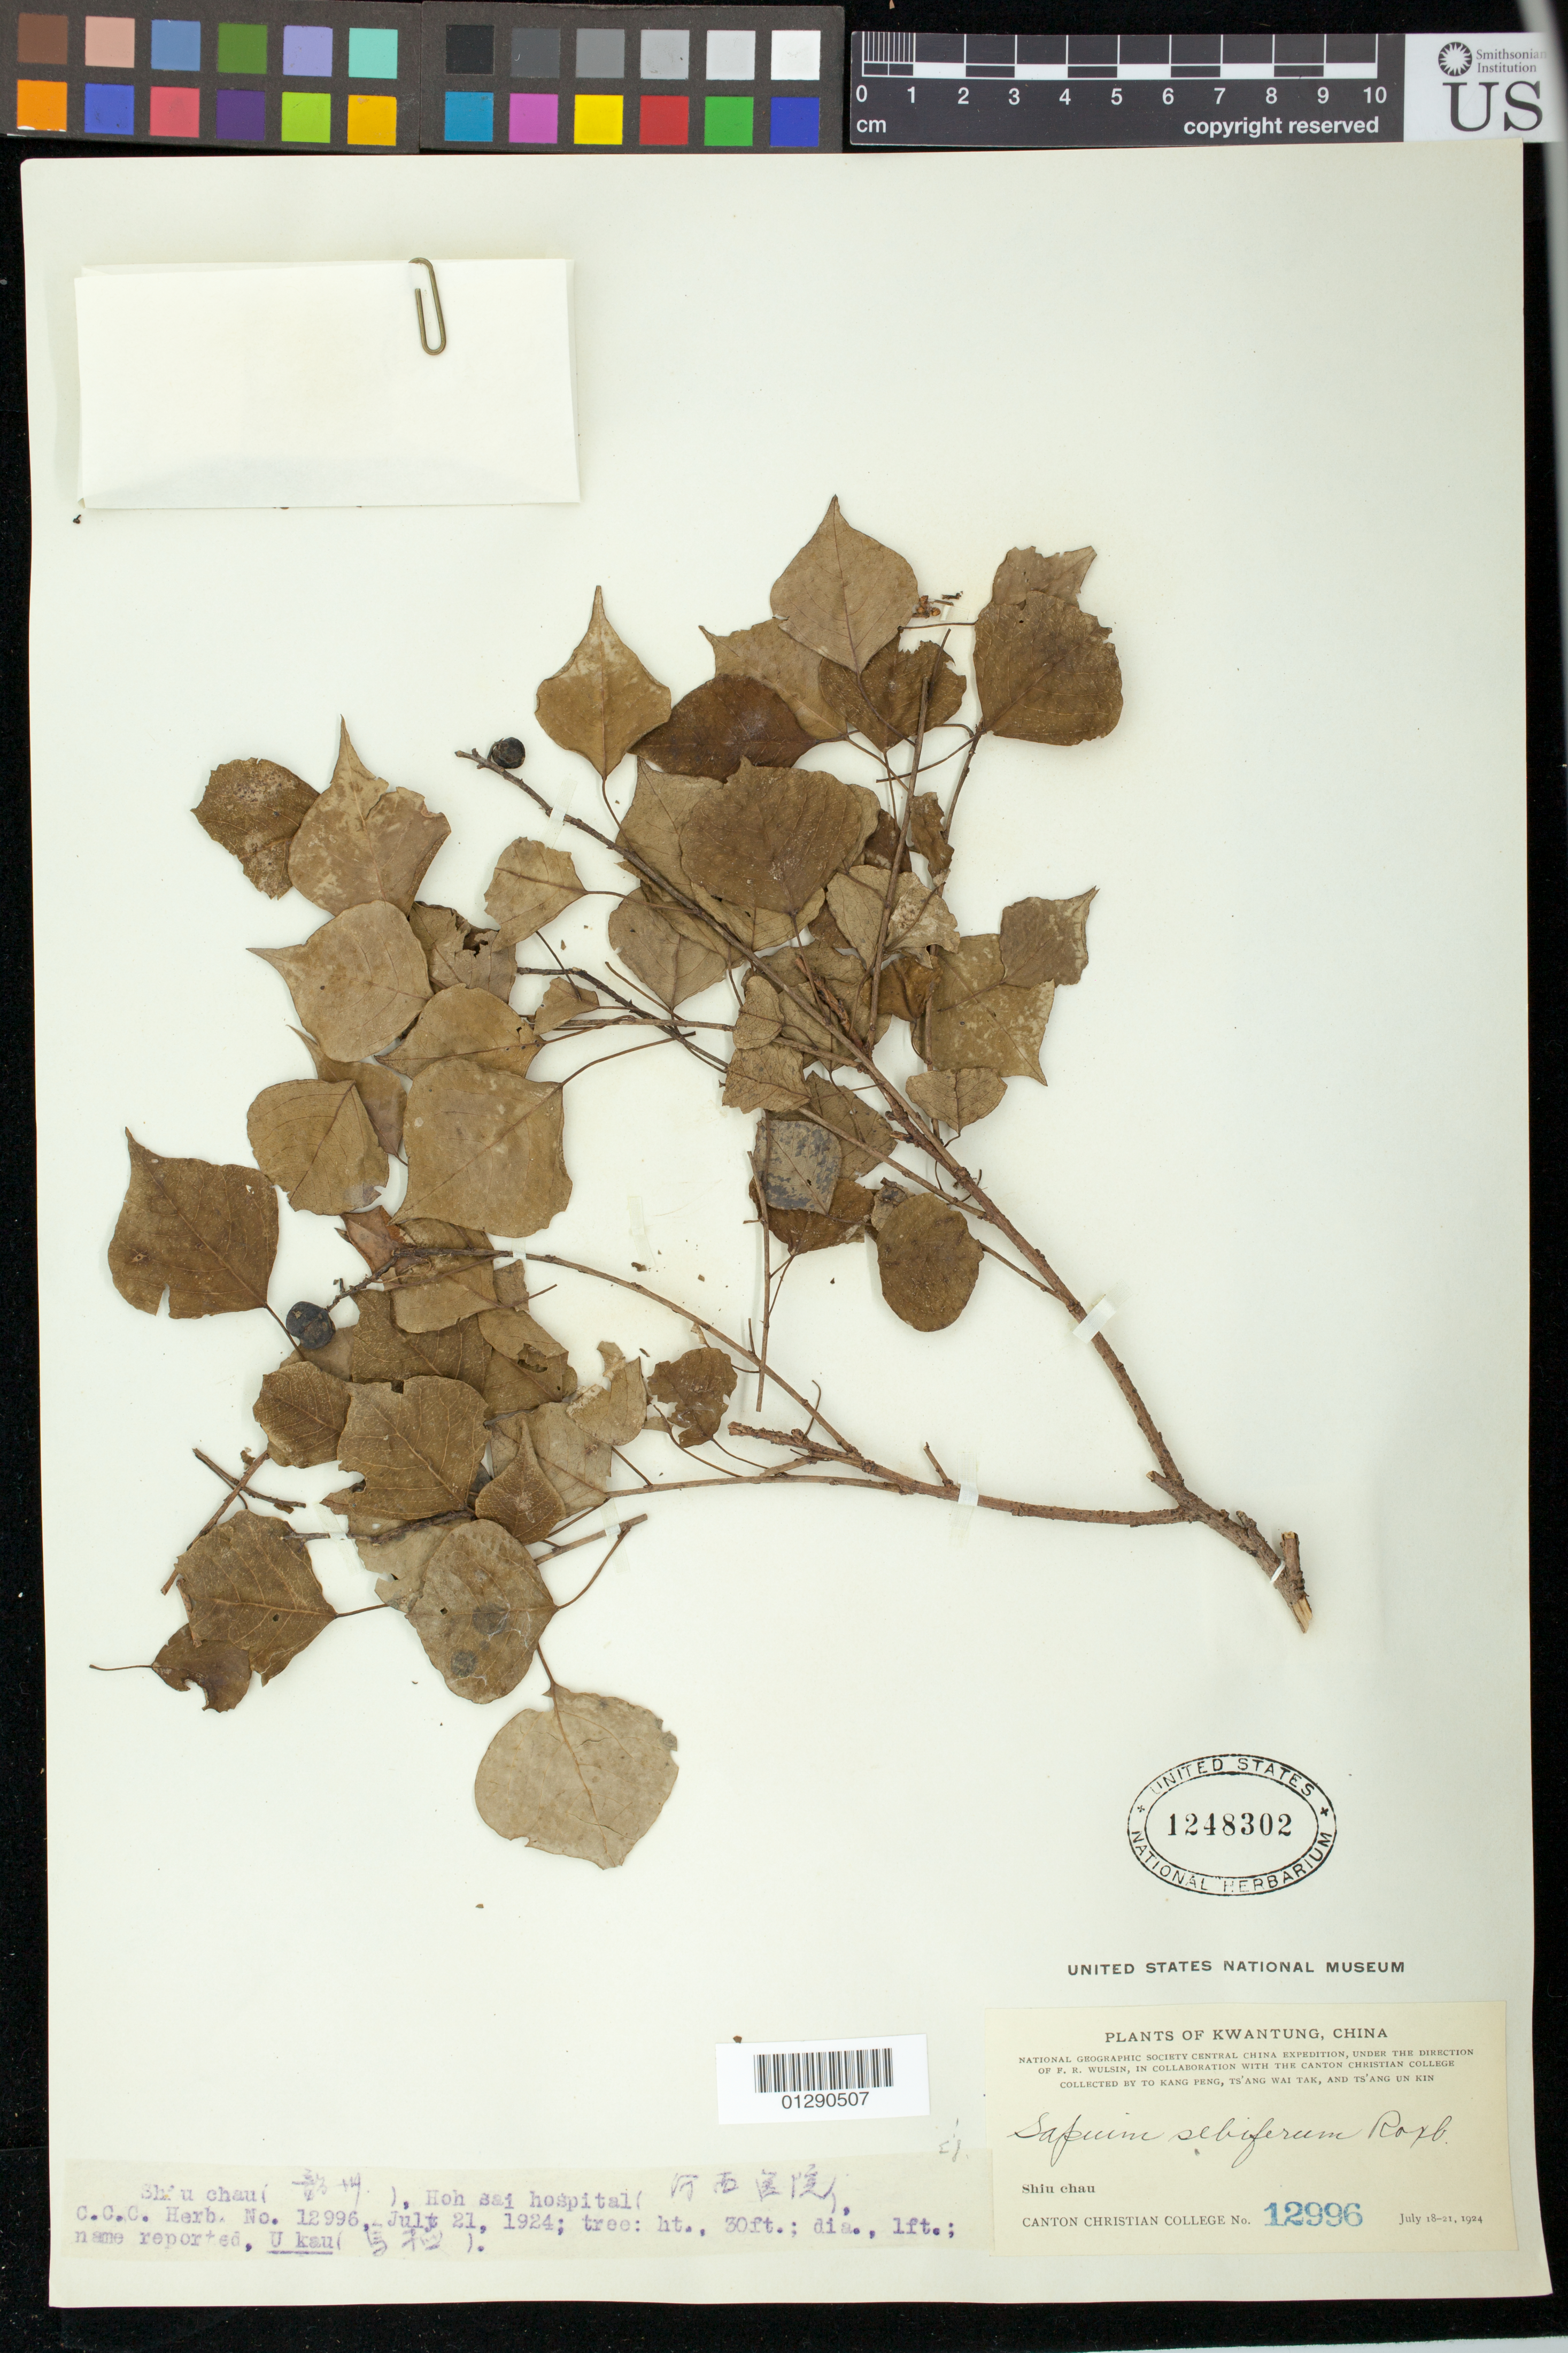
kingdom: Plantae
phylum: Tracheophyta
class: Magnoliopsida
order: Malpighiales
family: Euphorbiaceae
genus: Sapium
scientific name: Sapium sebiferum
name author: (L.) Roxb.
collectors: Canton Christian College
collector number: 12996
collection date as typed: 18-21 Jul 1924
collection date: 1924-07-18/1924-07-21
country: China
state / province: Guangdong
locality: Shiu chau.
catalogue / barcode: US 1248302